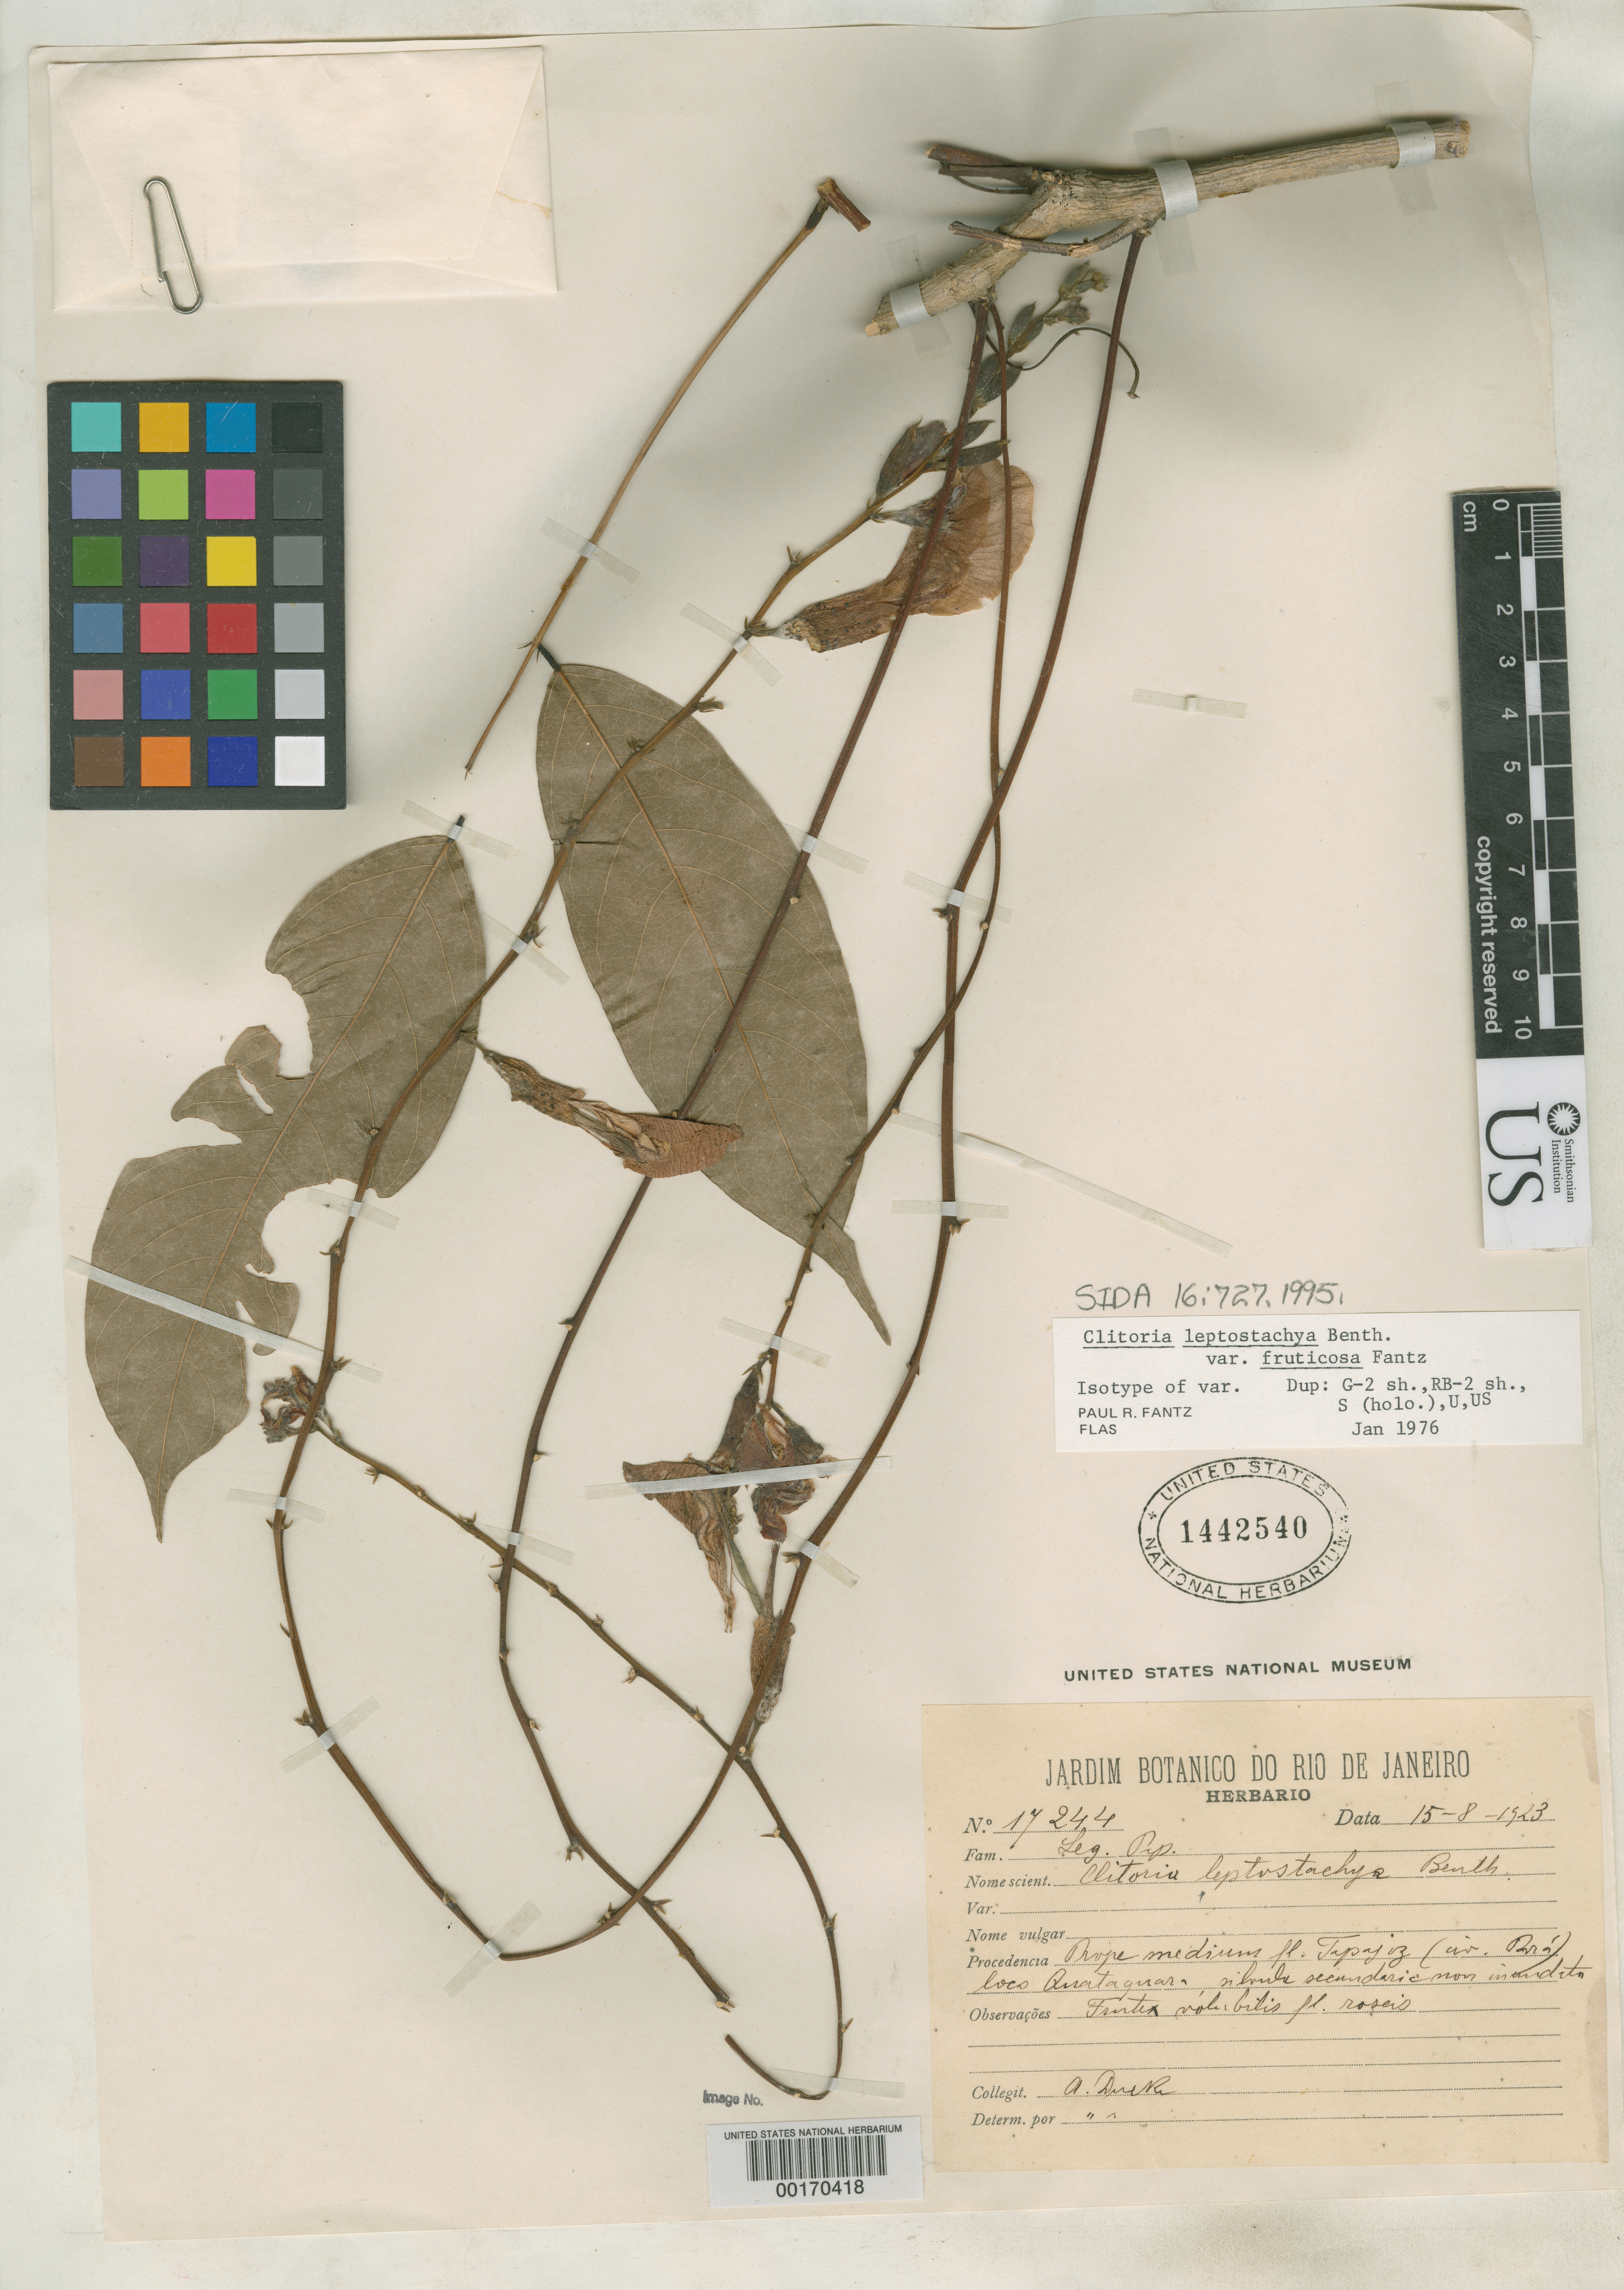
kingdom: Plantae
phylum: Tracheophyta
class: Magnoliopsida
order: Fabales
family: Fabaceae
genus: Clitoria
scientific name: Clitoria leptostachya var. fruticosa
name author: Fantz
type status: Isotype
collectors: A. Ducke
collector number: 17244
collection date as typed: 15 Aug 1923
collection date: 1923-08-15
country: Brazil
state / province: Pará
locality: Tapajoz, mouth of Arrataguar.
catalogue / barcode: US 1442540